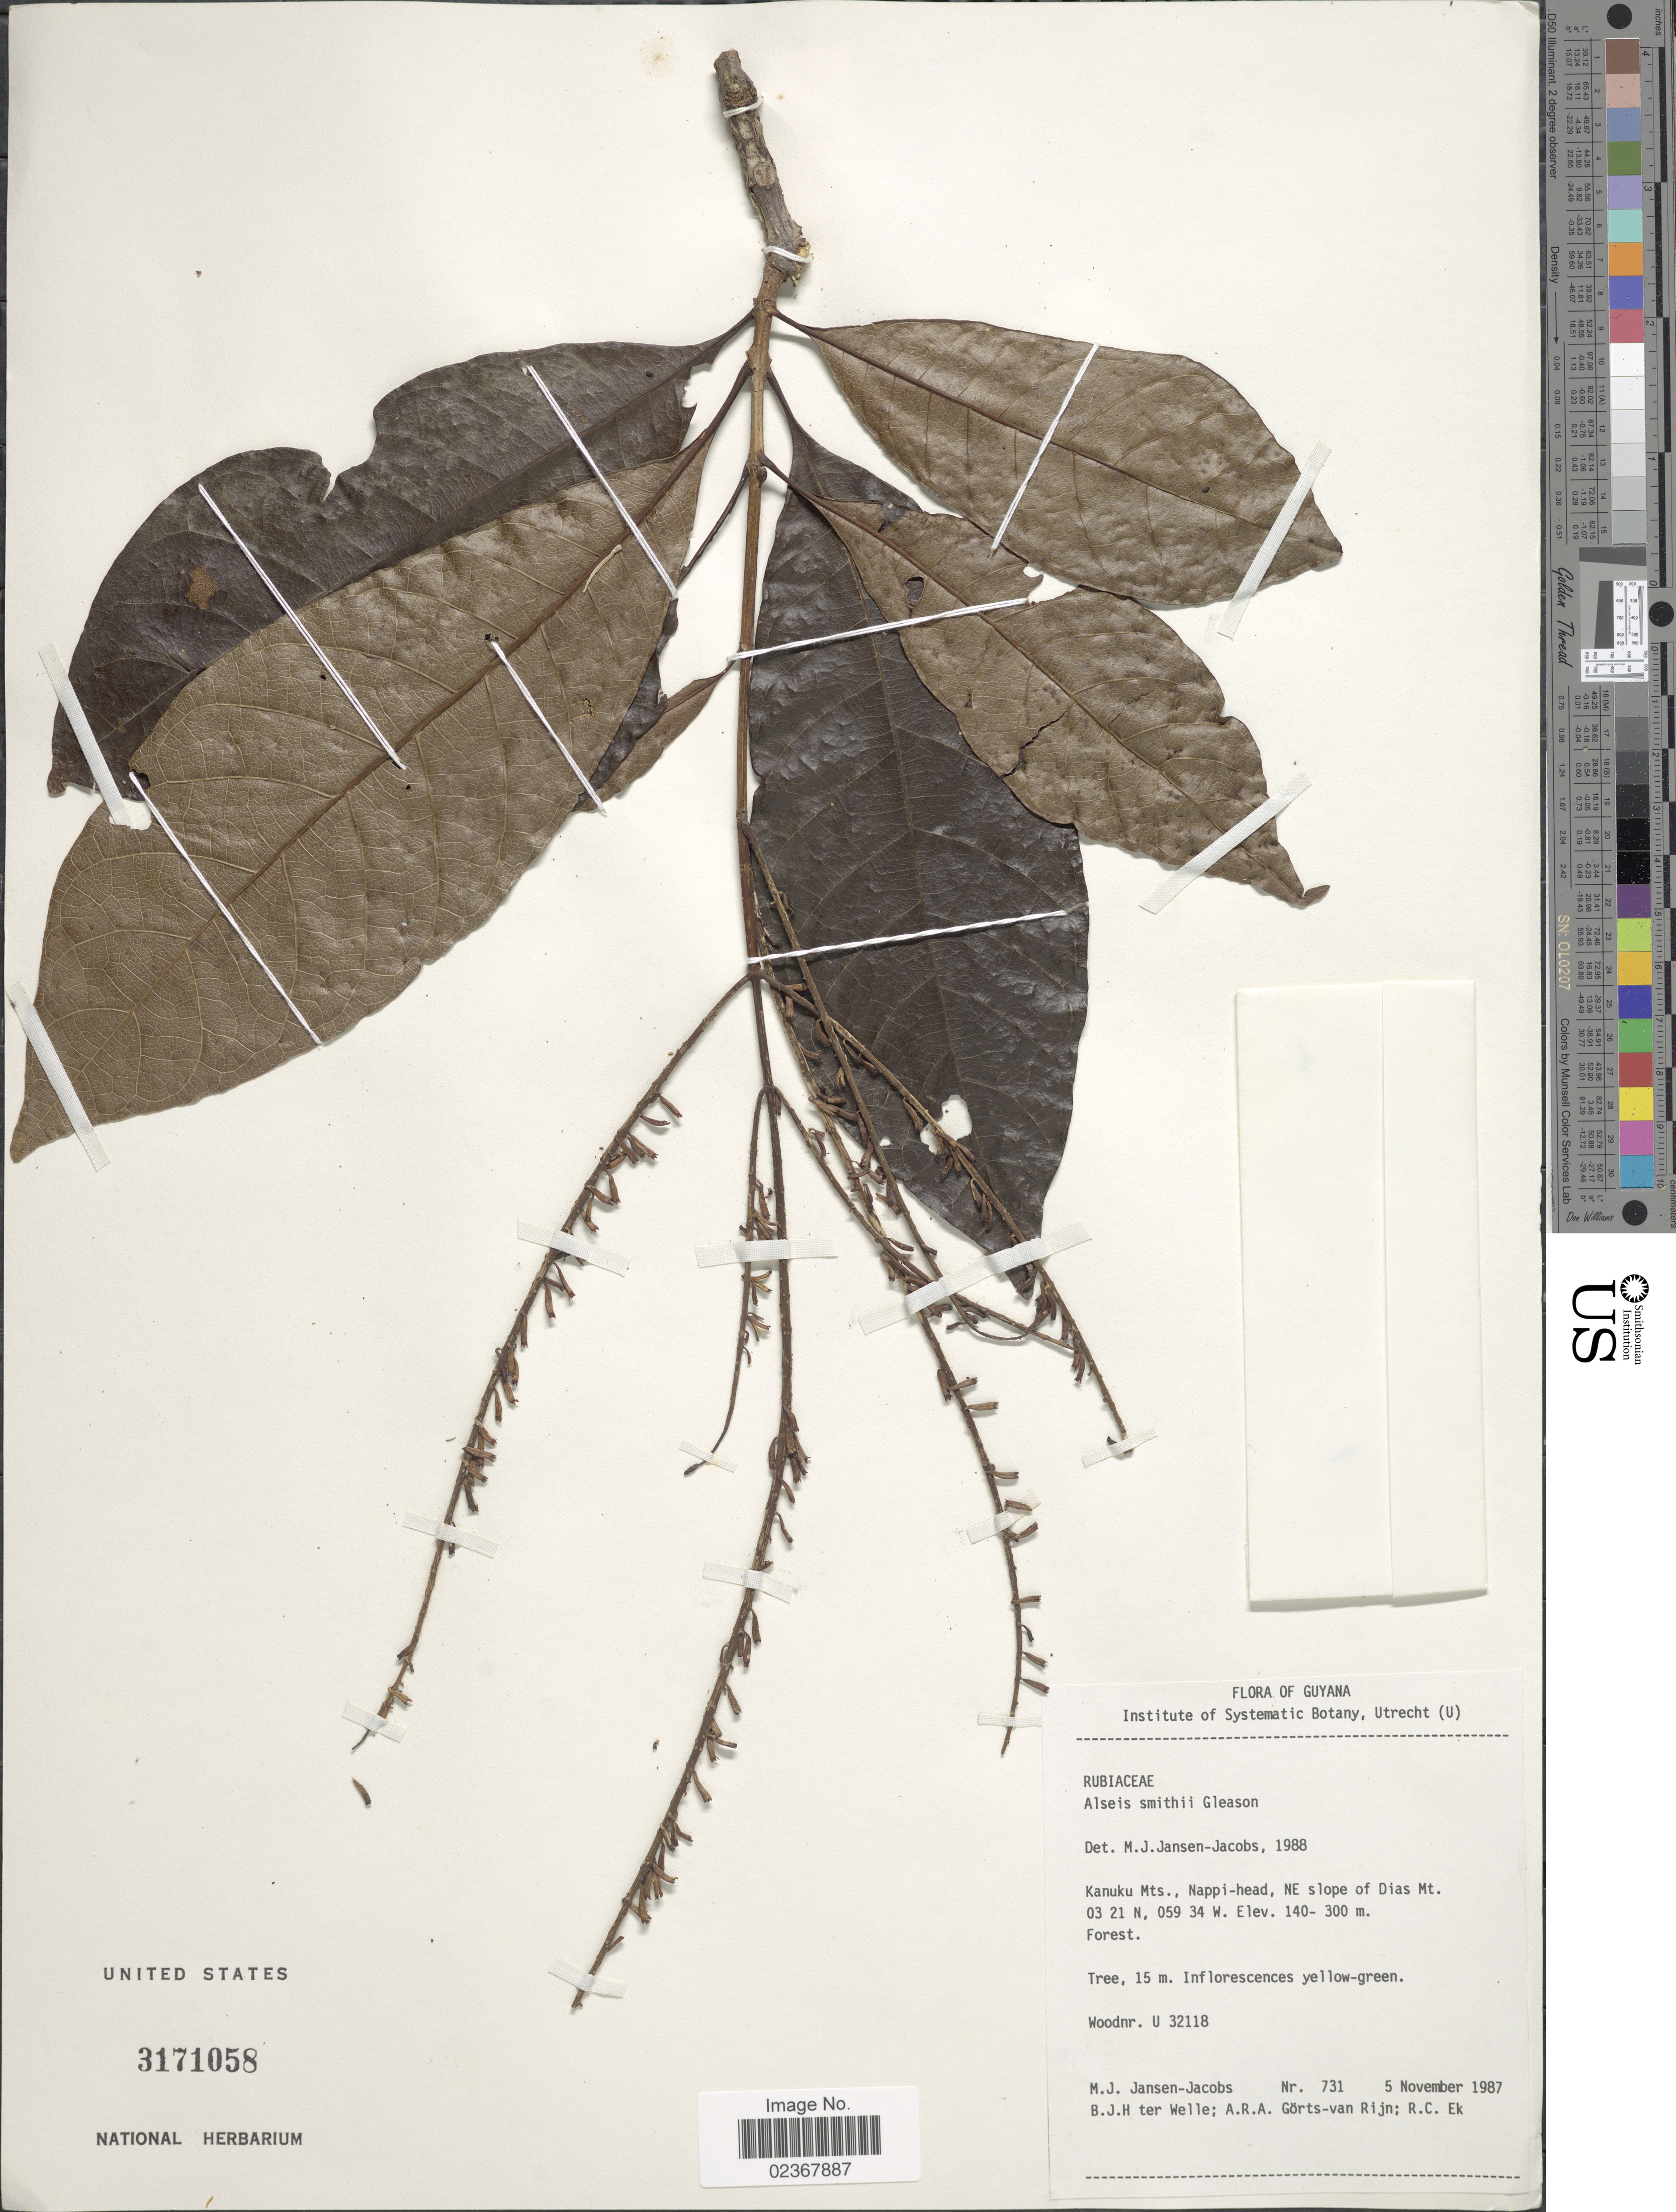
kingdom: Plantae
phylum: Tracheophyta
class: Magnoliopsida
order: Gentianales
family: Rubiaceae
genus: Alseis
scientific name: Alseis smithii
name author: Standl.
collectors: M. J. Jansen-Jacobs, B. Welle, A. .R. A. Görts-van Rijn & R. C. Ek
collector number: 731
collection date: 1987-11-05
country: Guyana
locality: Kanuku Mts., Nappi-head, NE slope of Dias Mt.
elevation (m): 140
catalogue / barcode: US 3171058